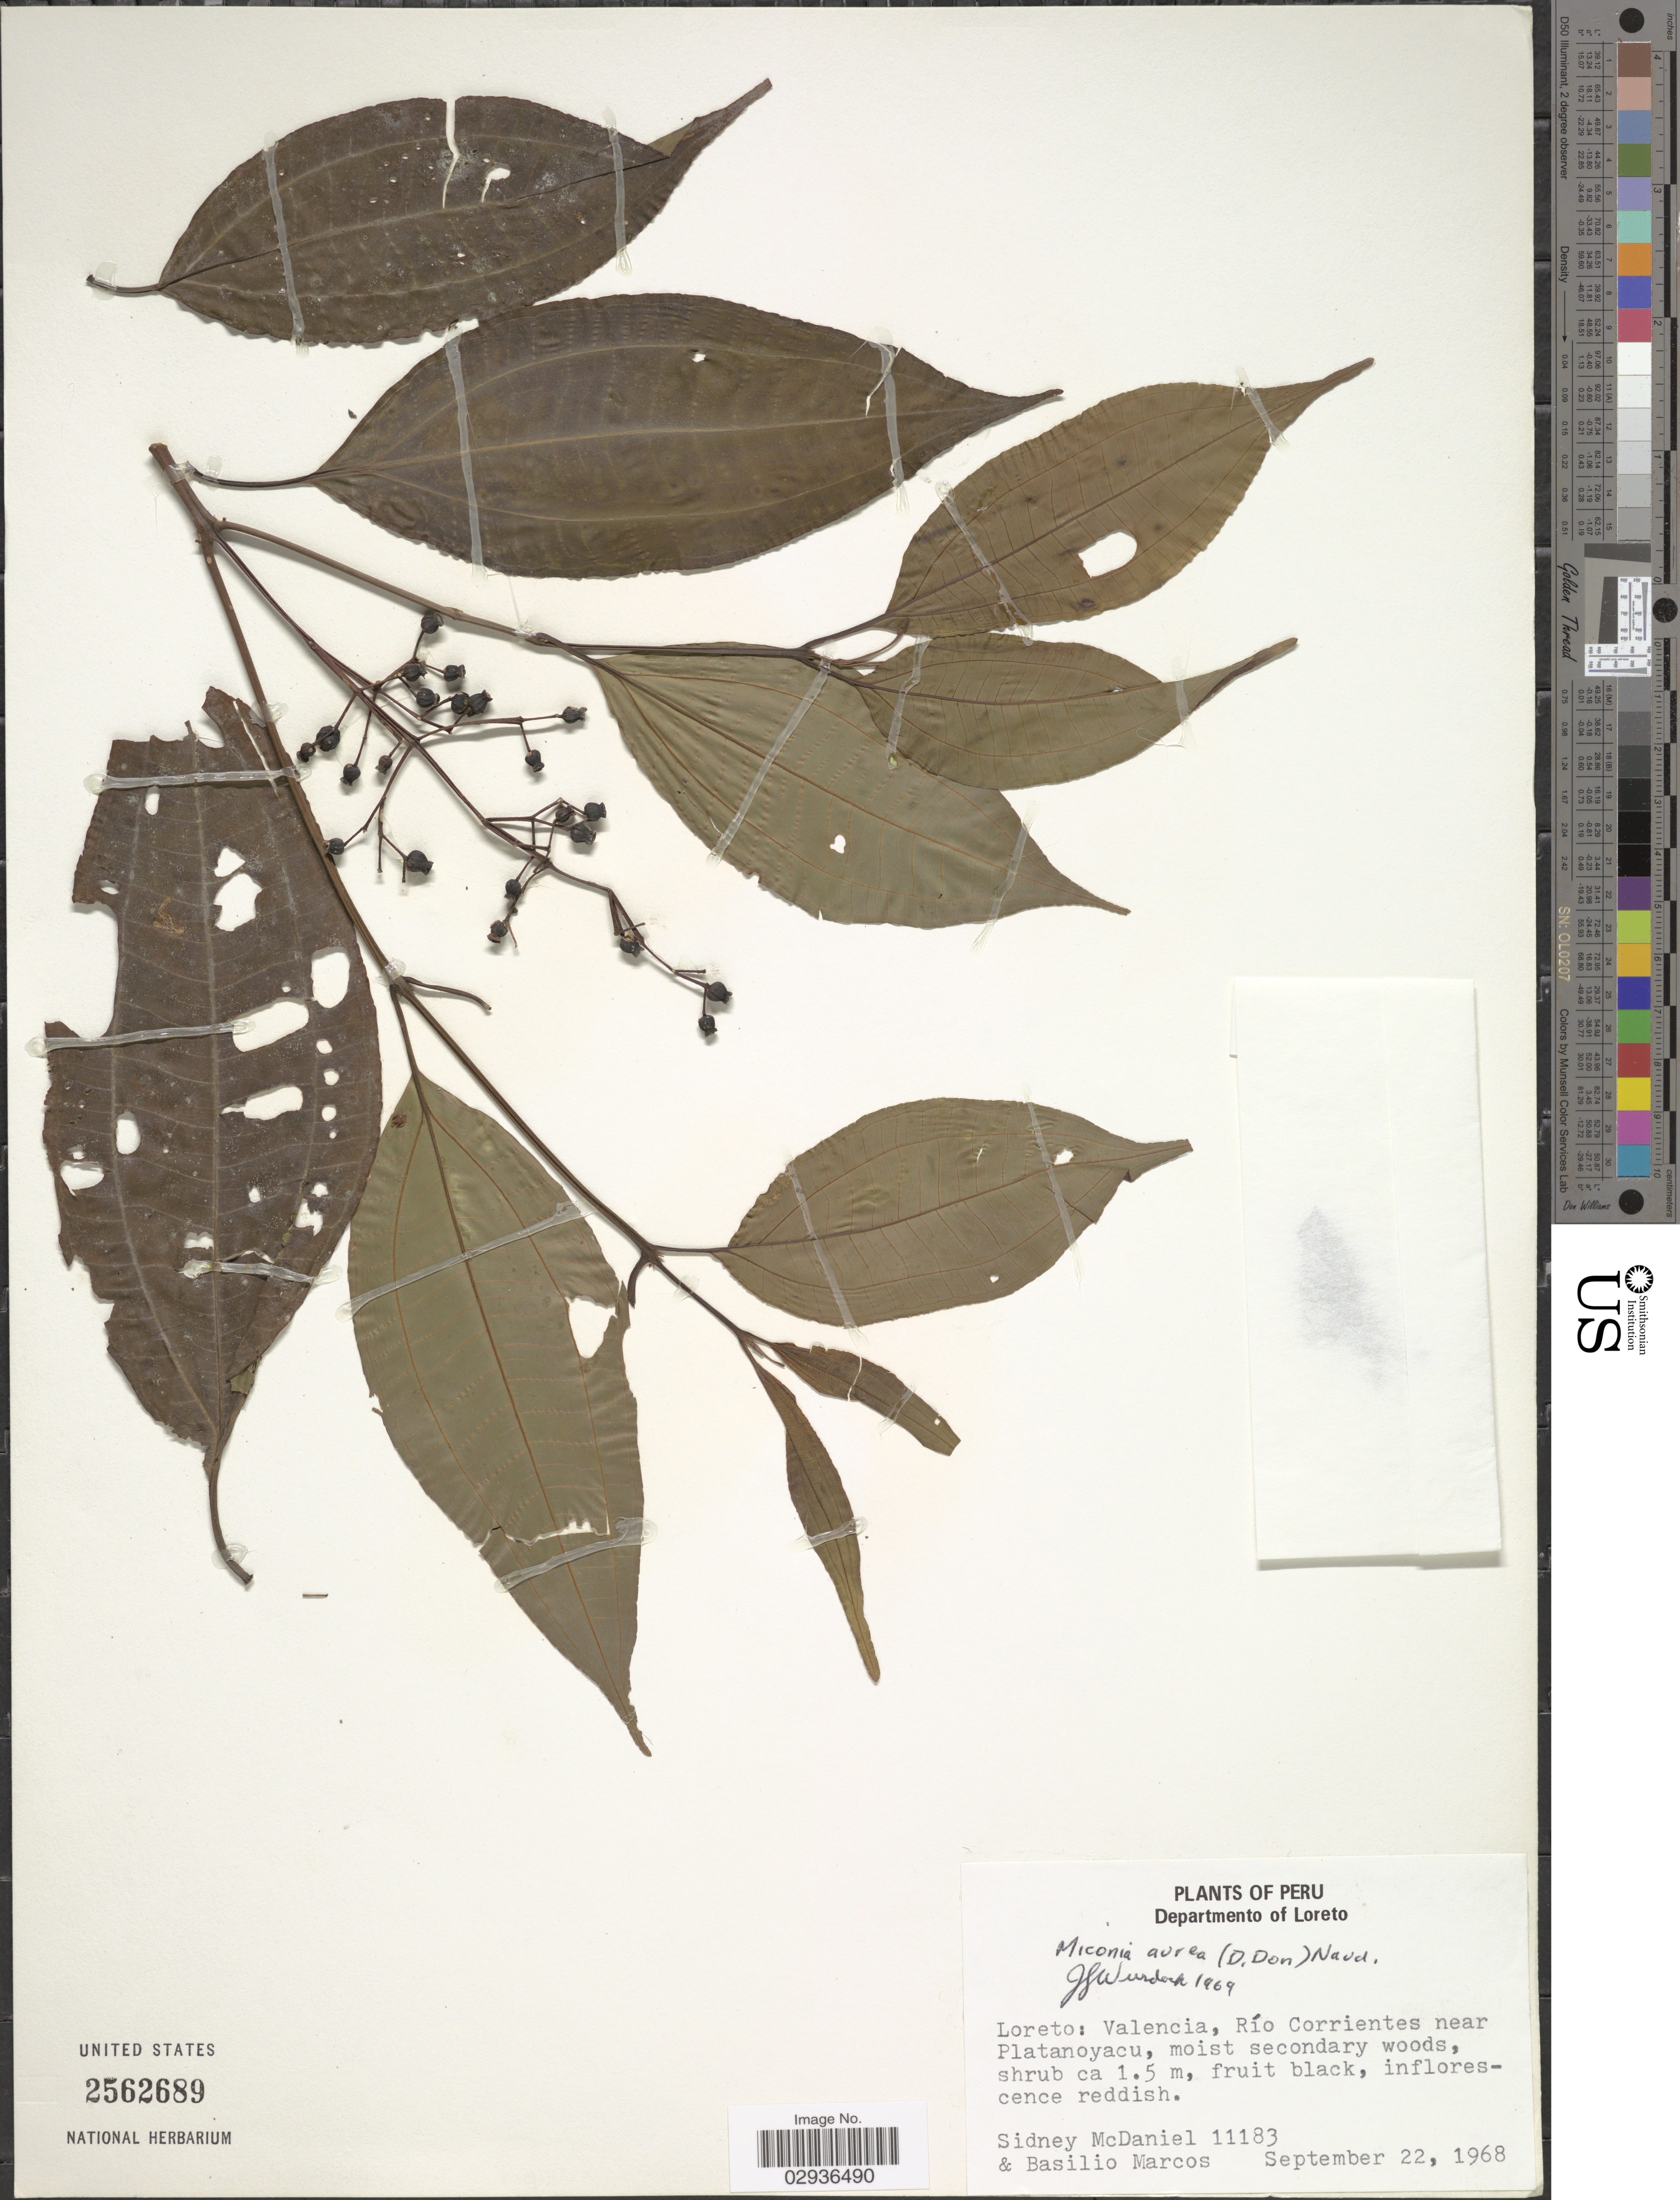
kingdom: Plantae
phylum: Tracheophyta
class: Magnoliopsida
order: Myrtales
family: Melastomataceae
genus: Miconia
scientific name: Miconia aurea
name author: (D. Don) Naudin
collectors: S. McDaniel & B. Marcos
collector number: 11183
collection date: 1968-09-22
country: Peru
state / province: Loreto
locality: Departmento of Loreto, Valencia, Río Corrientes near Platanoyacu.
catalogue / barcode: US 2562689